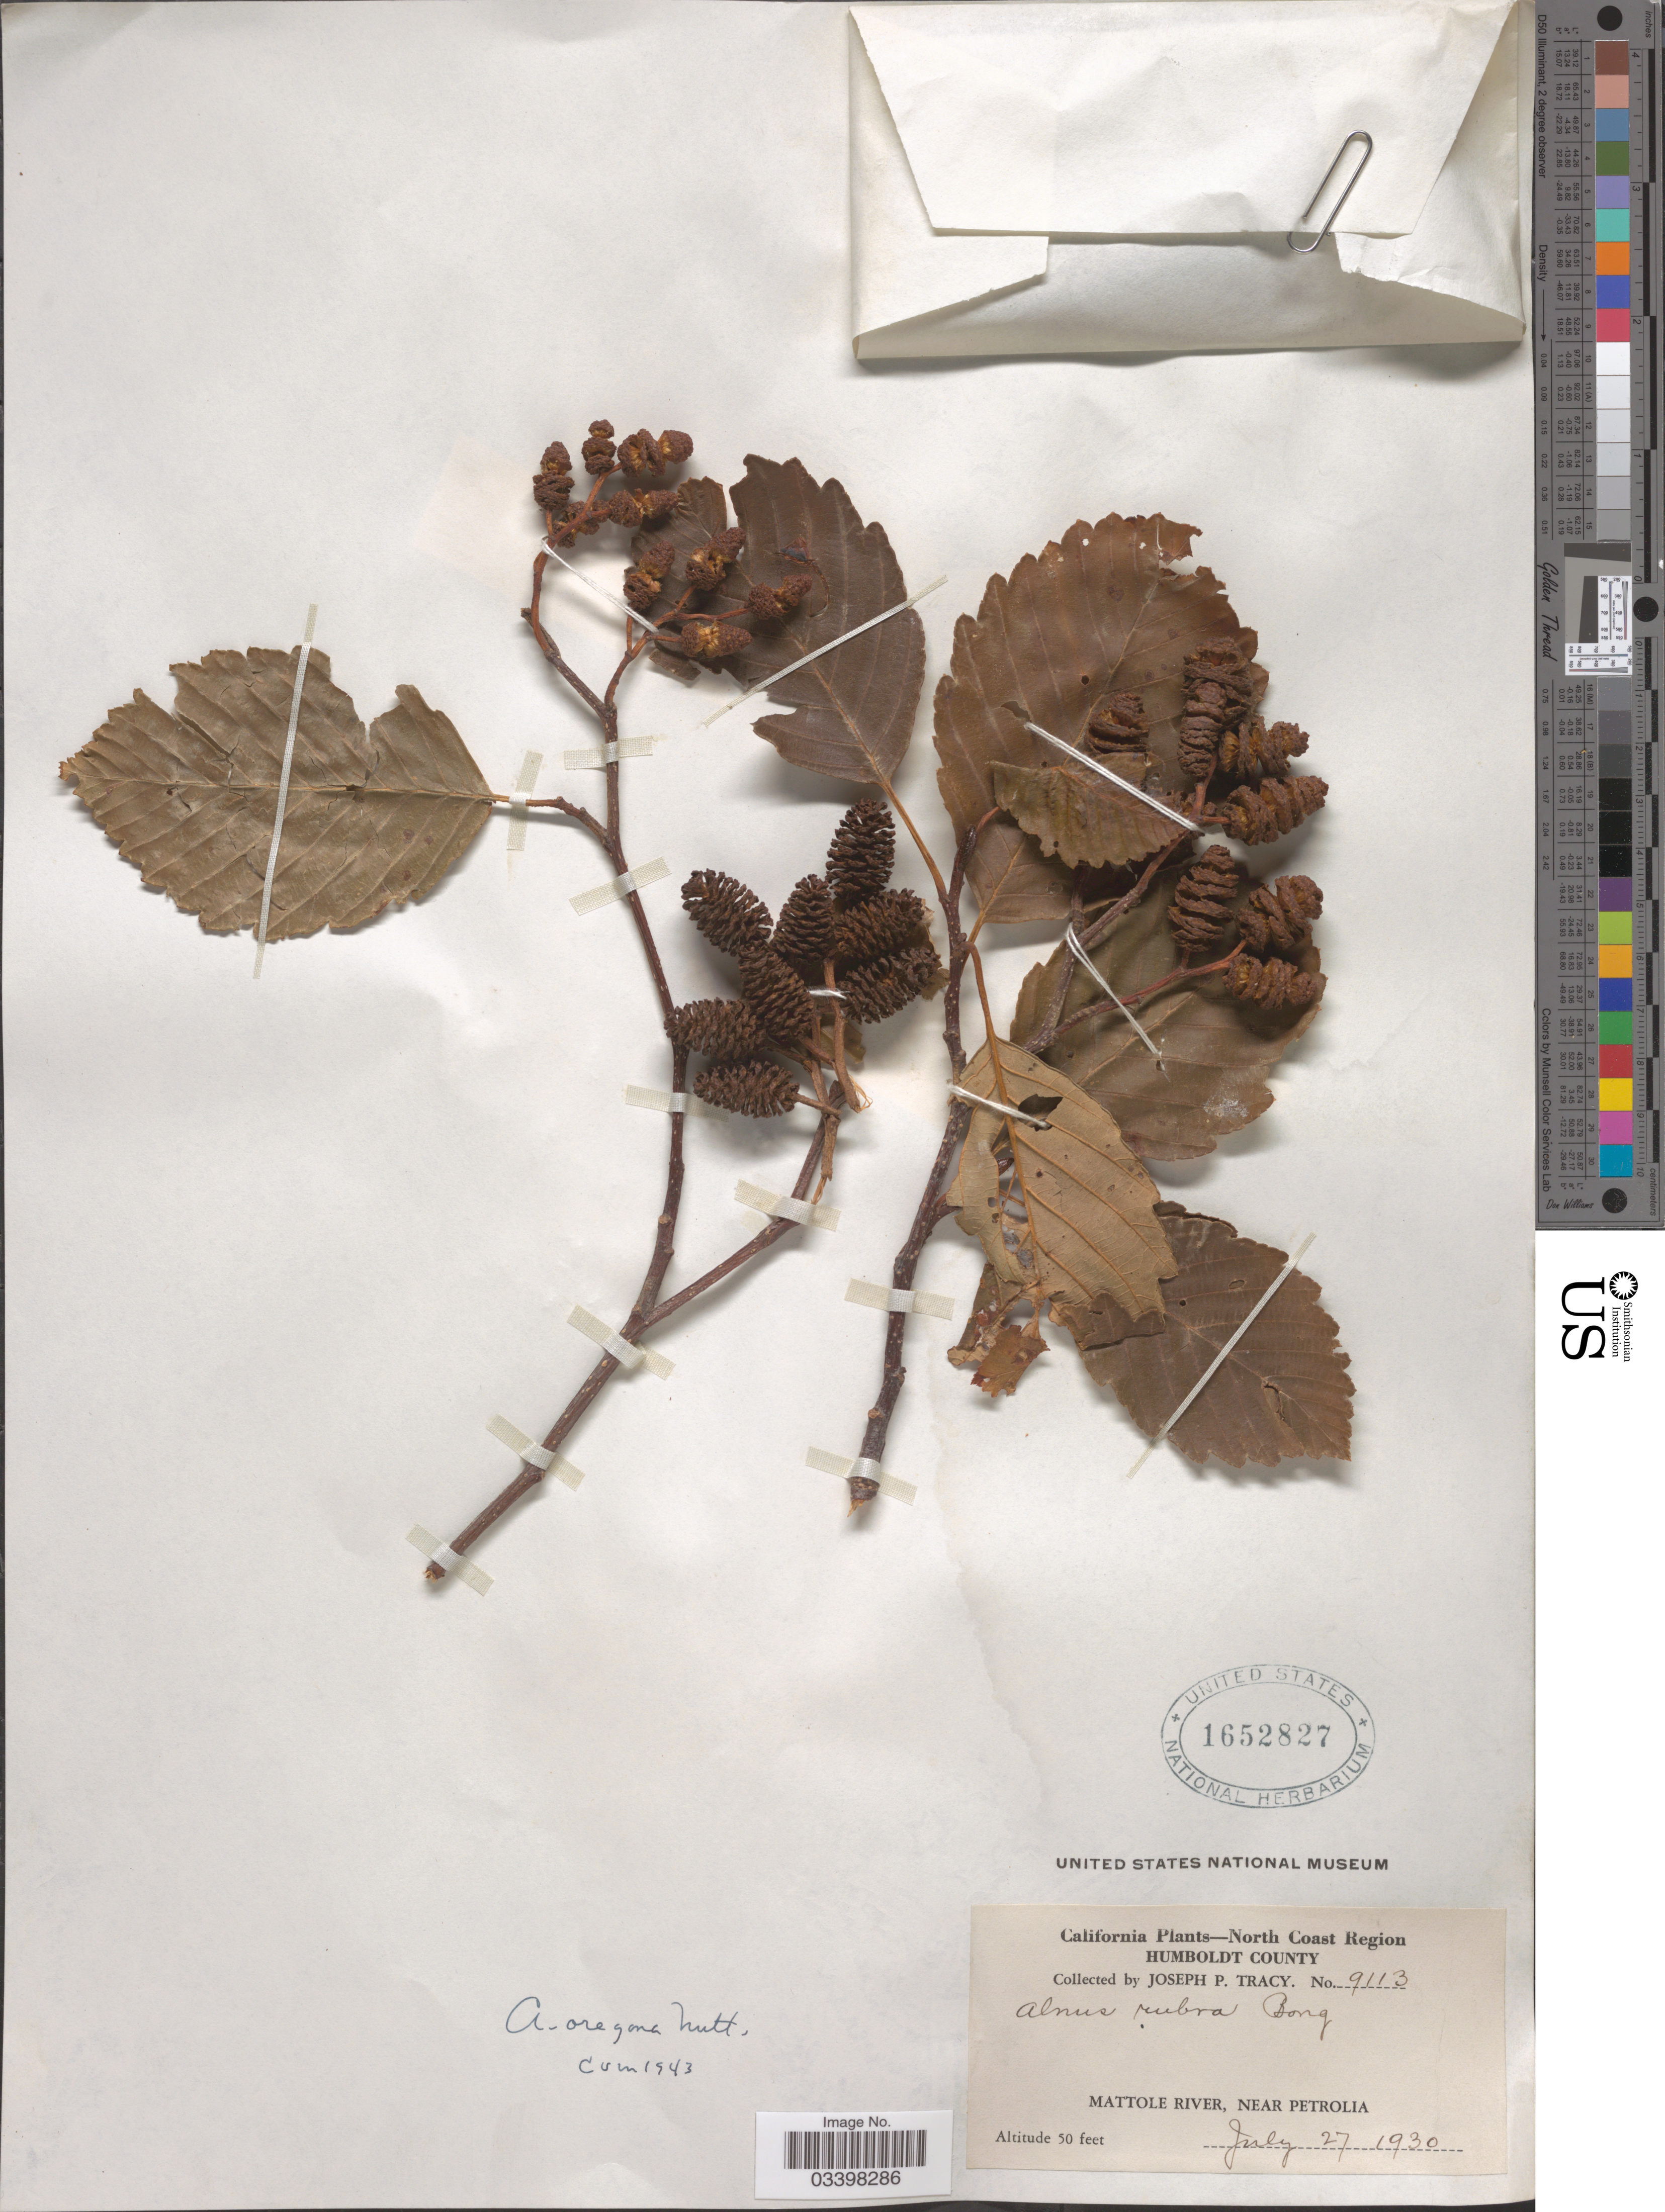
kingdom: Plantae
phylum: Tracheophyta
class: Magnoliopsida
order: Fagales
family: Betulaceae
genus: Alnus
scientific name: Alnus rubra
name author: Bong.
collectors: J. Tracy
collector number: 9113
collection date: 1930-07-27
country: United States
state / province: California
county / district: Humboldt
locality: North Coast Region. Humboldt County. Mattole River, near Petrolia.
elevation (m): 15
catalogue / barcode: US 1652827